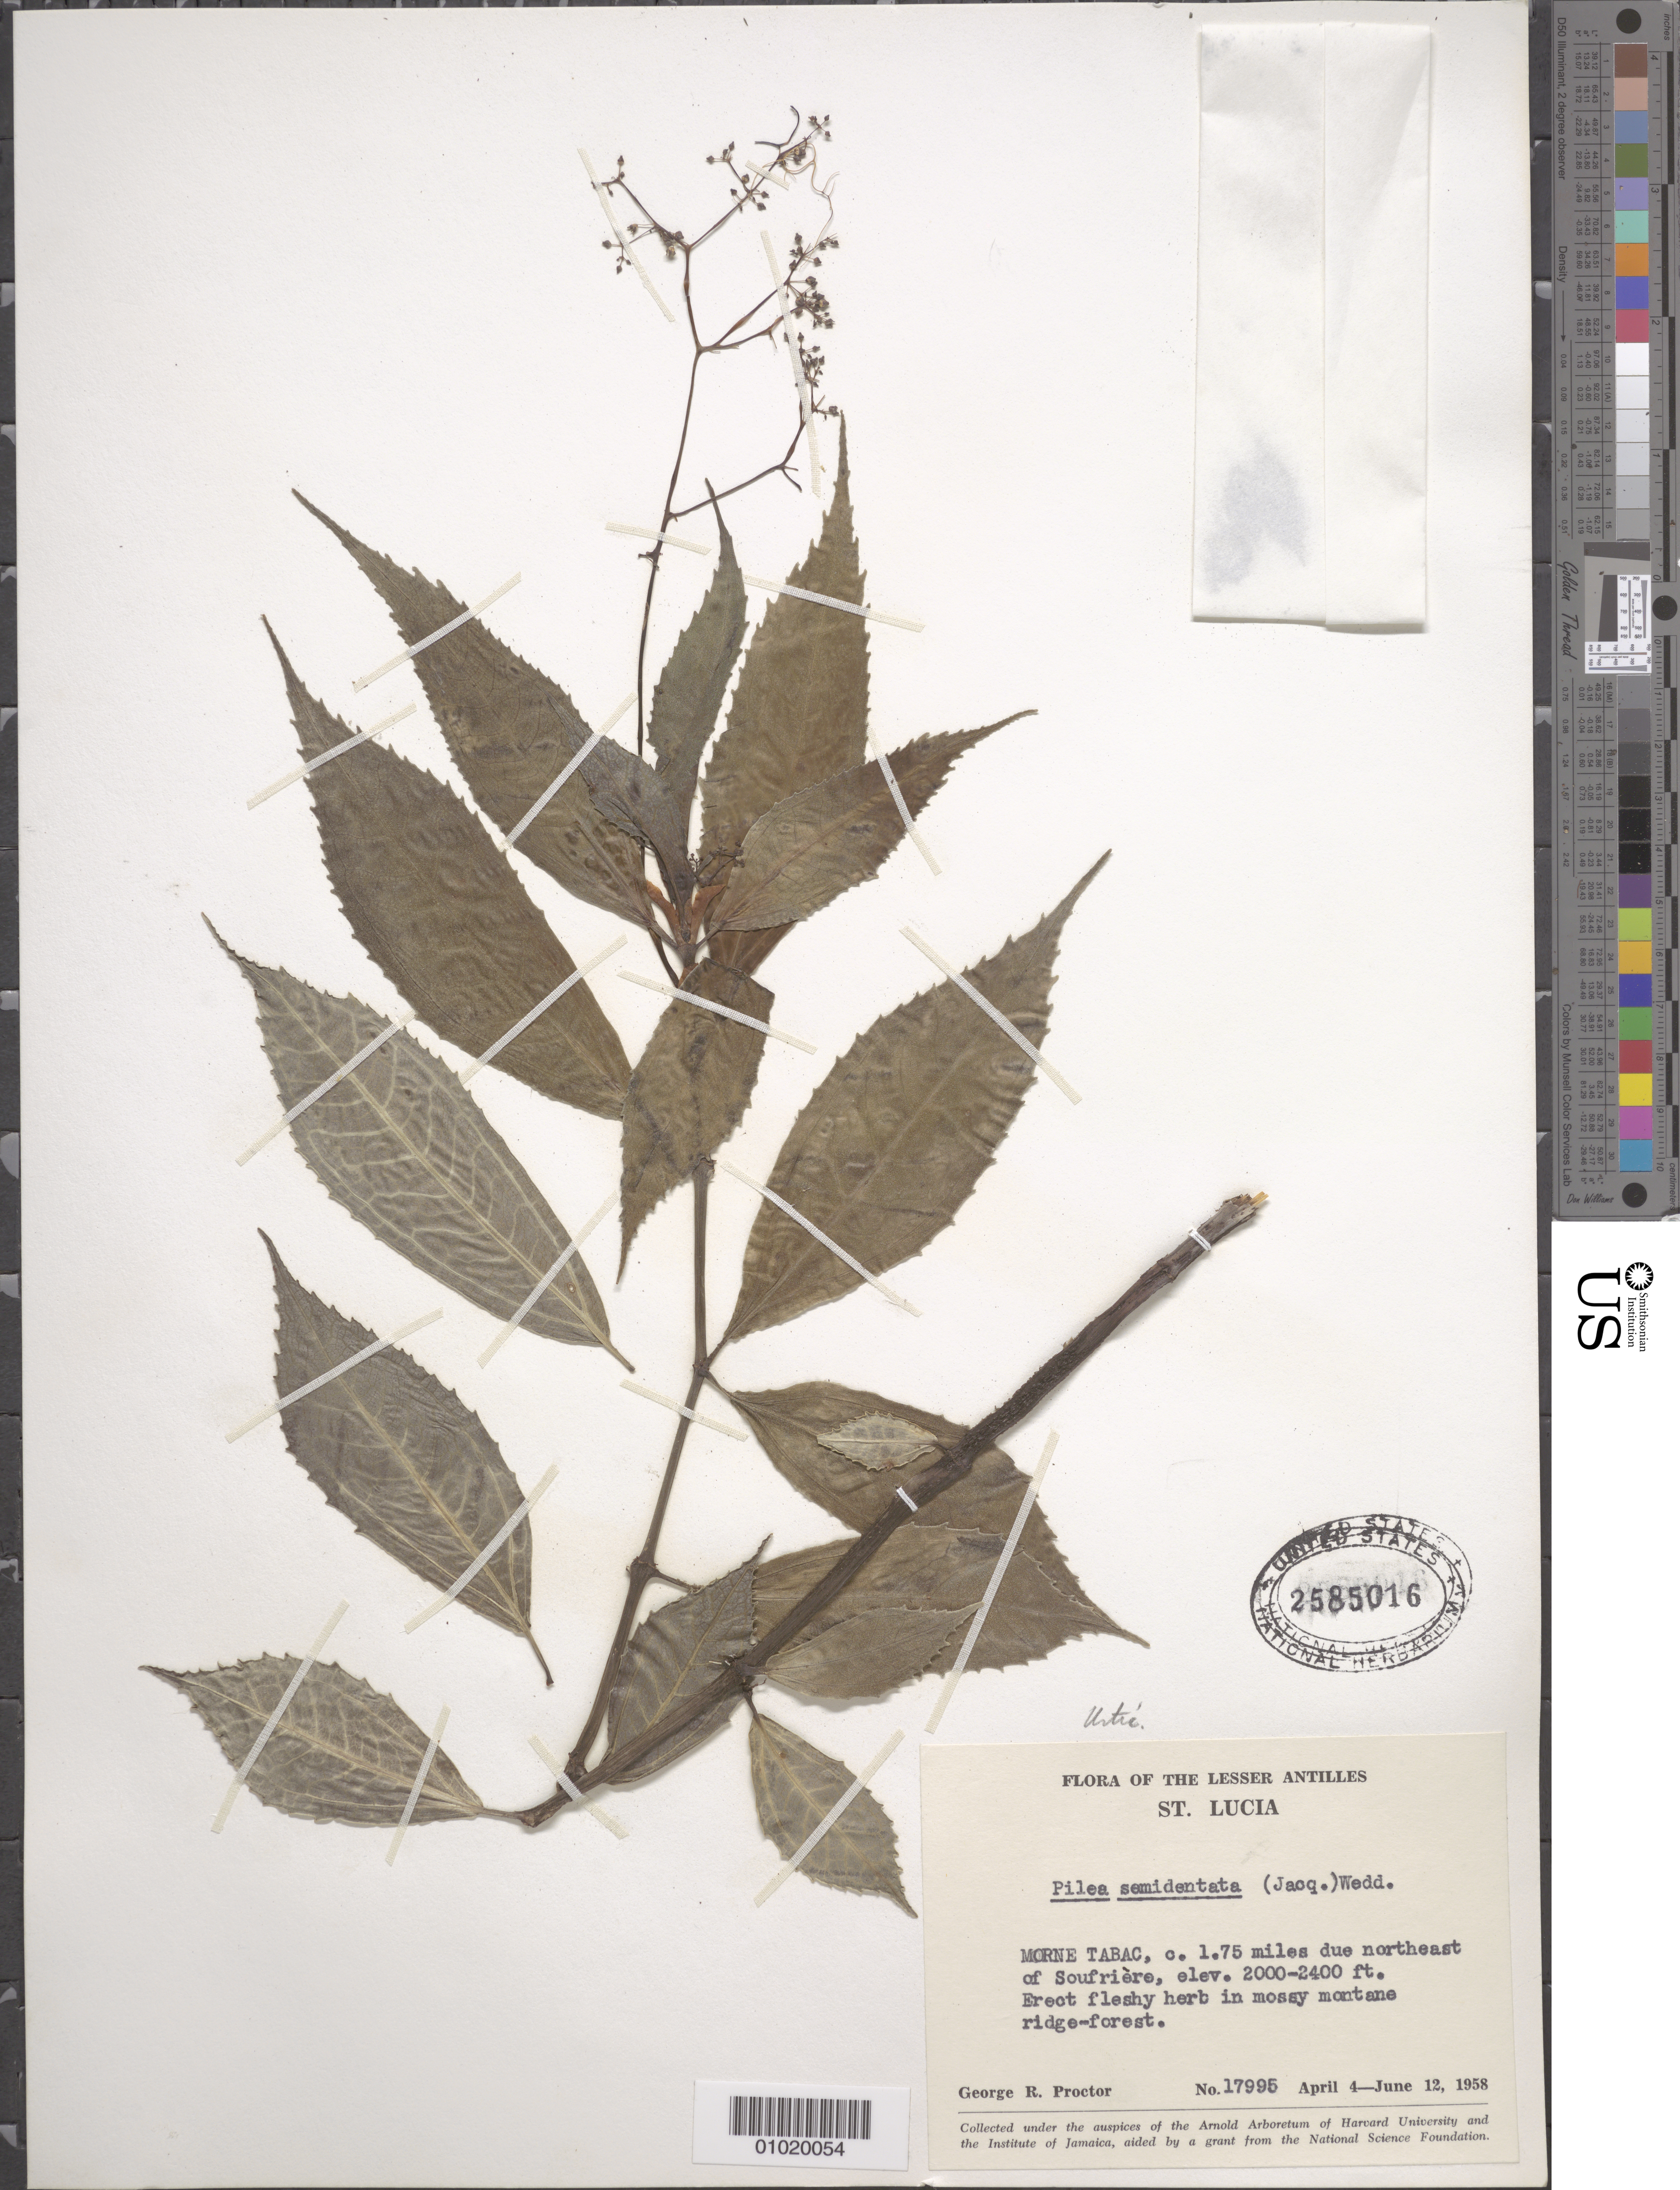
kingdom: Plantae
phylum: Tracheophyta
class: Magnoliopsida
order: Rosales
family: Urticaceae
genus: Pilea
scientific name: Pilea semidentata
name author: (Juss. ex Poir.) Wedd.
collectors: G. R. Proctor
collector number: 17995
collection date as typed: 04 Apr 1958 to 12 Jun 1958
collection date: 1958-04-04/1958-06-12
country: St. Lucia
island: St. Lucia I.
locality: Morne Tabac, c. 1.75 miles due northeast of Soufriere.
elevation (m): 610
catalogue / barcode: US 2585016